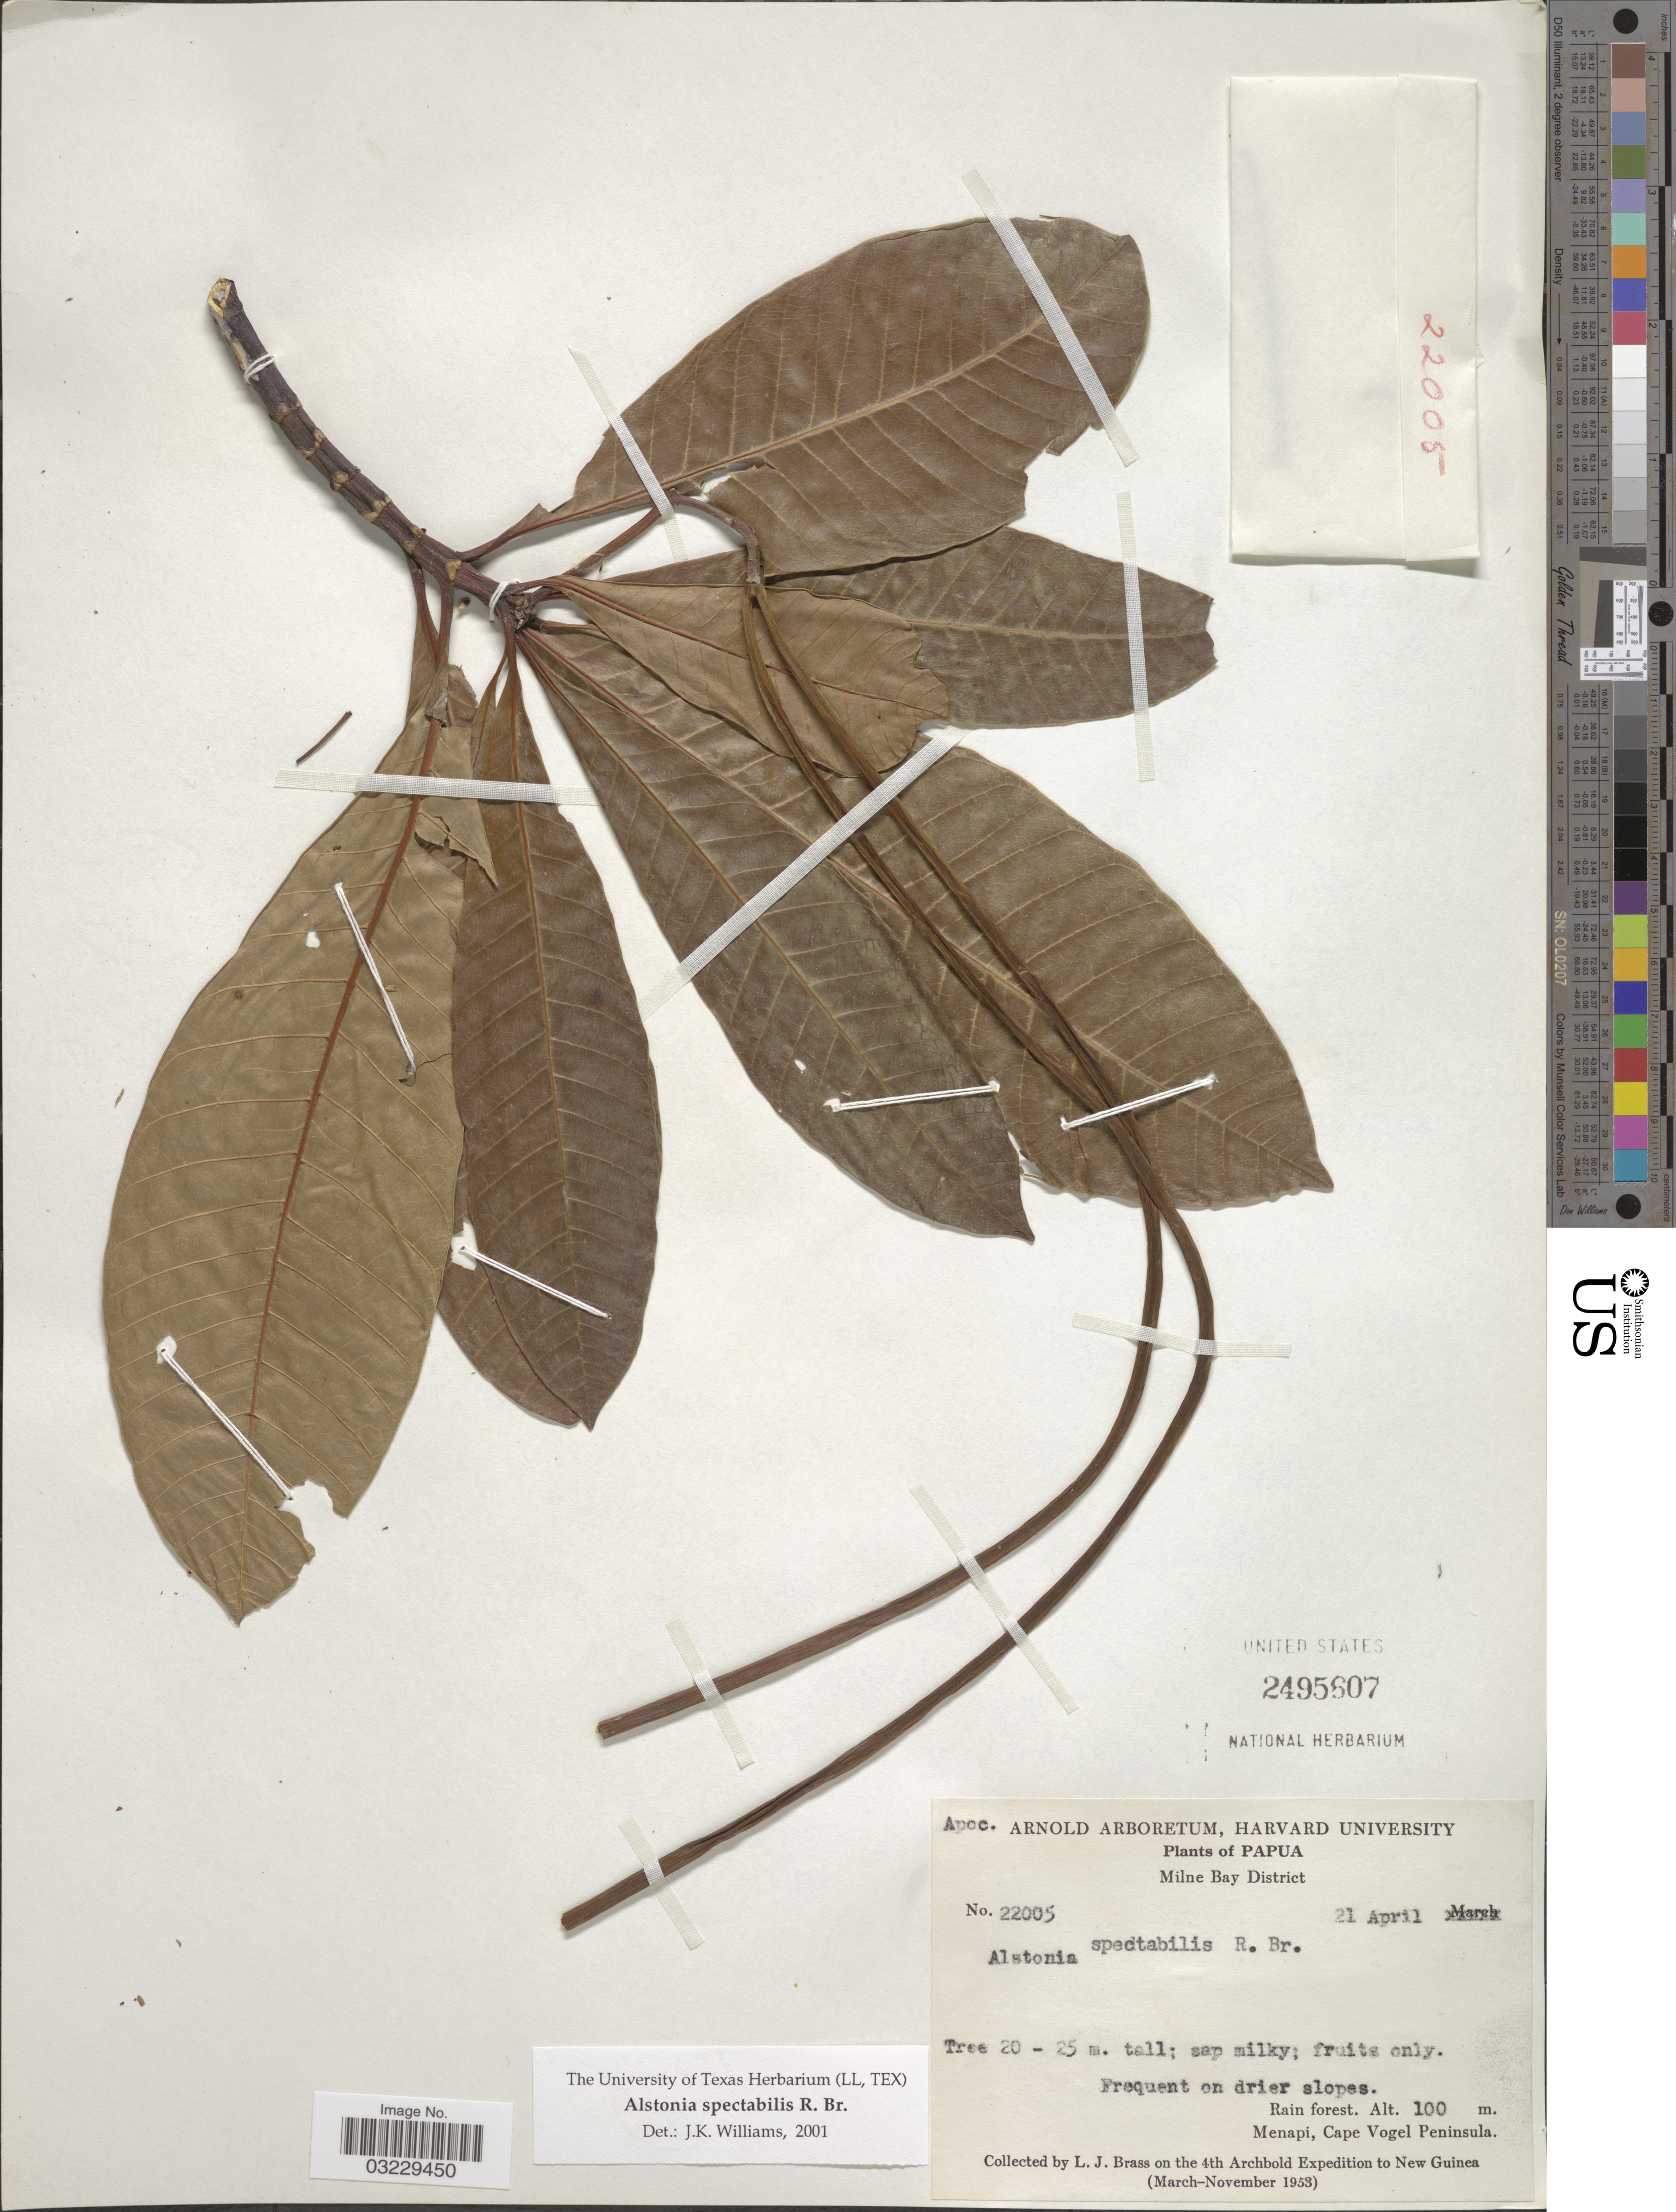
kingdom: Plantae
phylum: Tracheophyta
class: Magnoliopsida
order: Gentianales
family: Apocynaceae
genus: Alstonia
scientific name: Alstonia spectabilis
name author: R. Br.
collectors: L. J. Brass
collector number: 22005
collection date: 1953-04-21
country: Papua New Guinea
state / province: Milne Bay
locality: Milne Bay District, Menapi, Cape Vogel Peninsula.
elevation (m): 100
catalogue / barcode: US 2495607